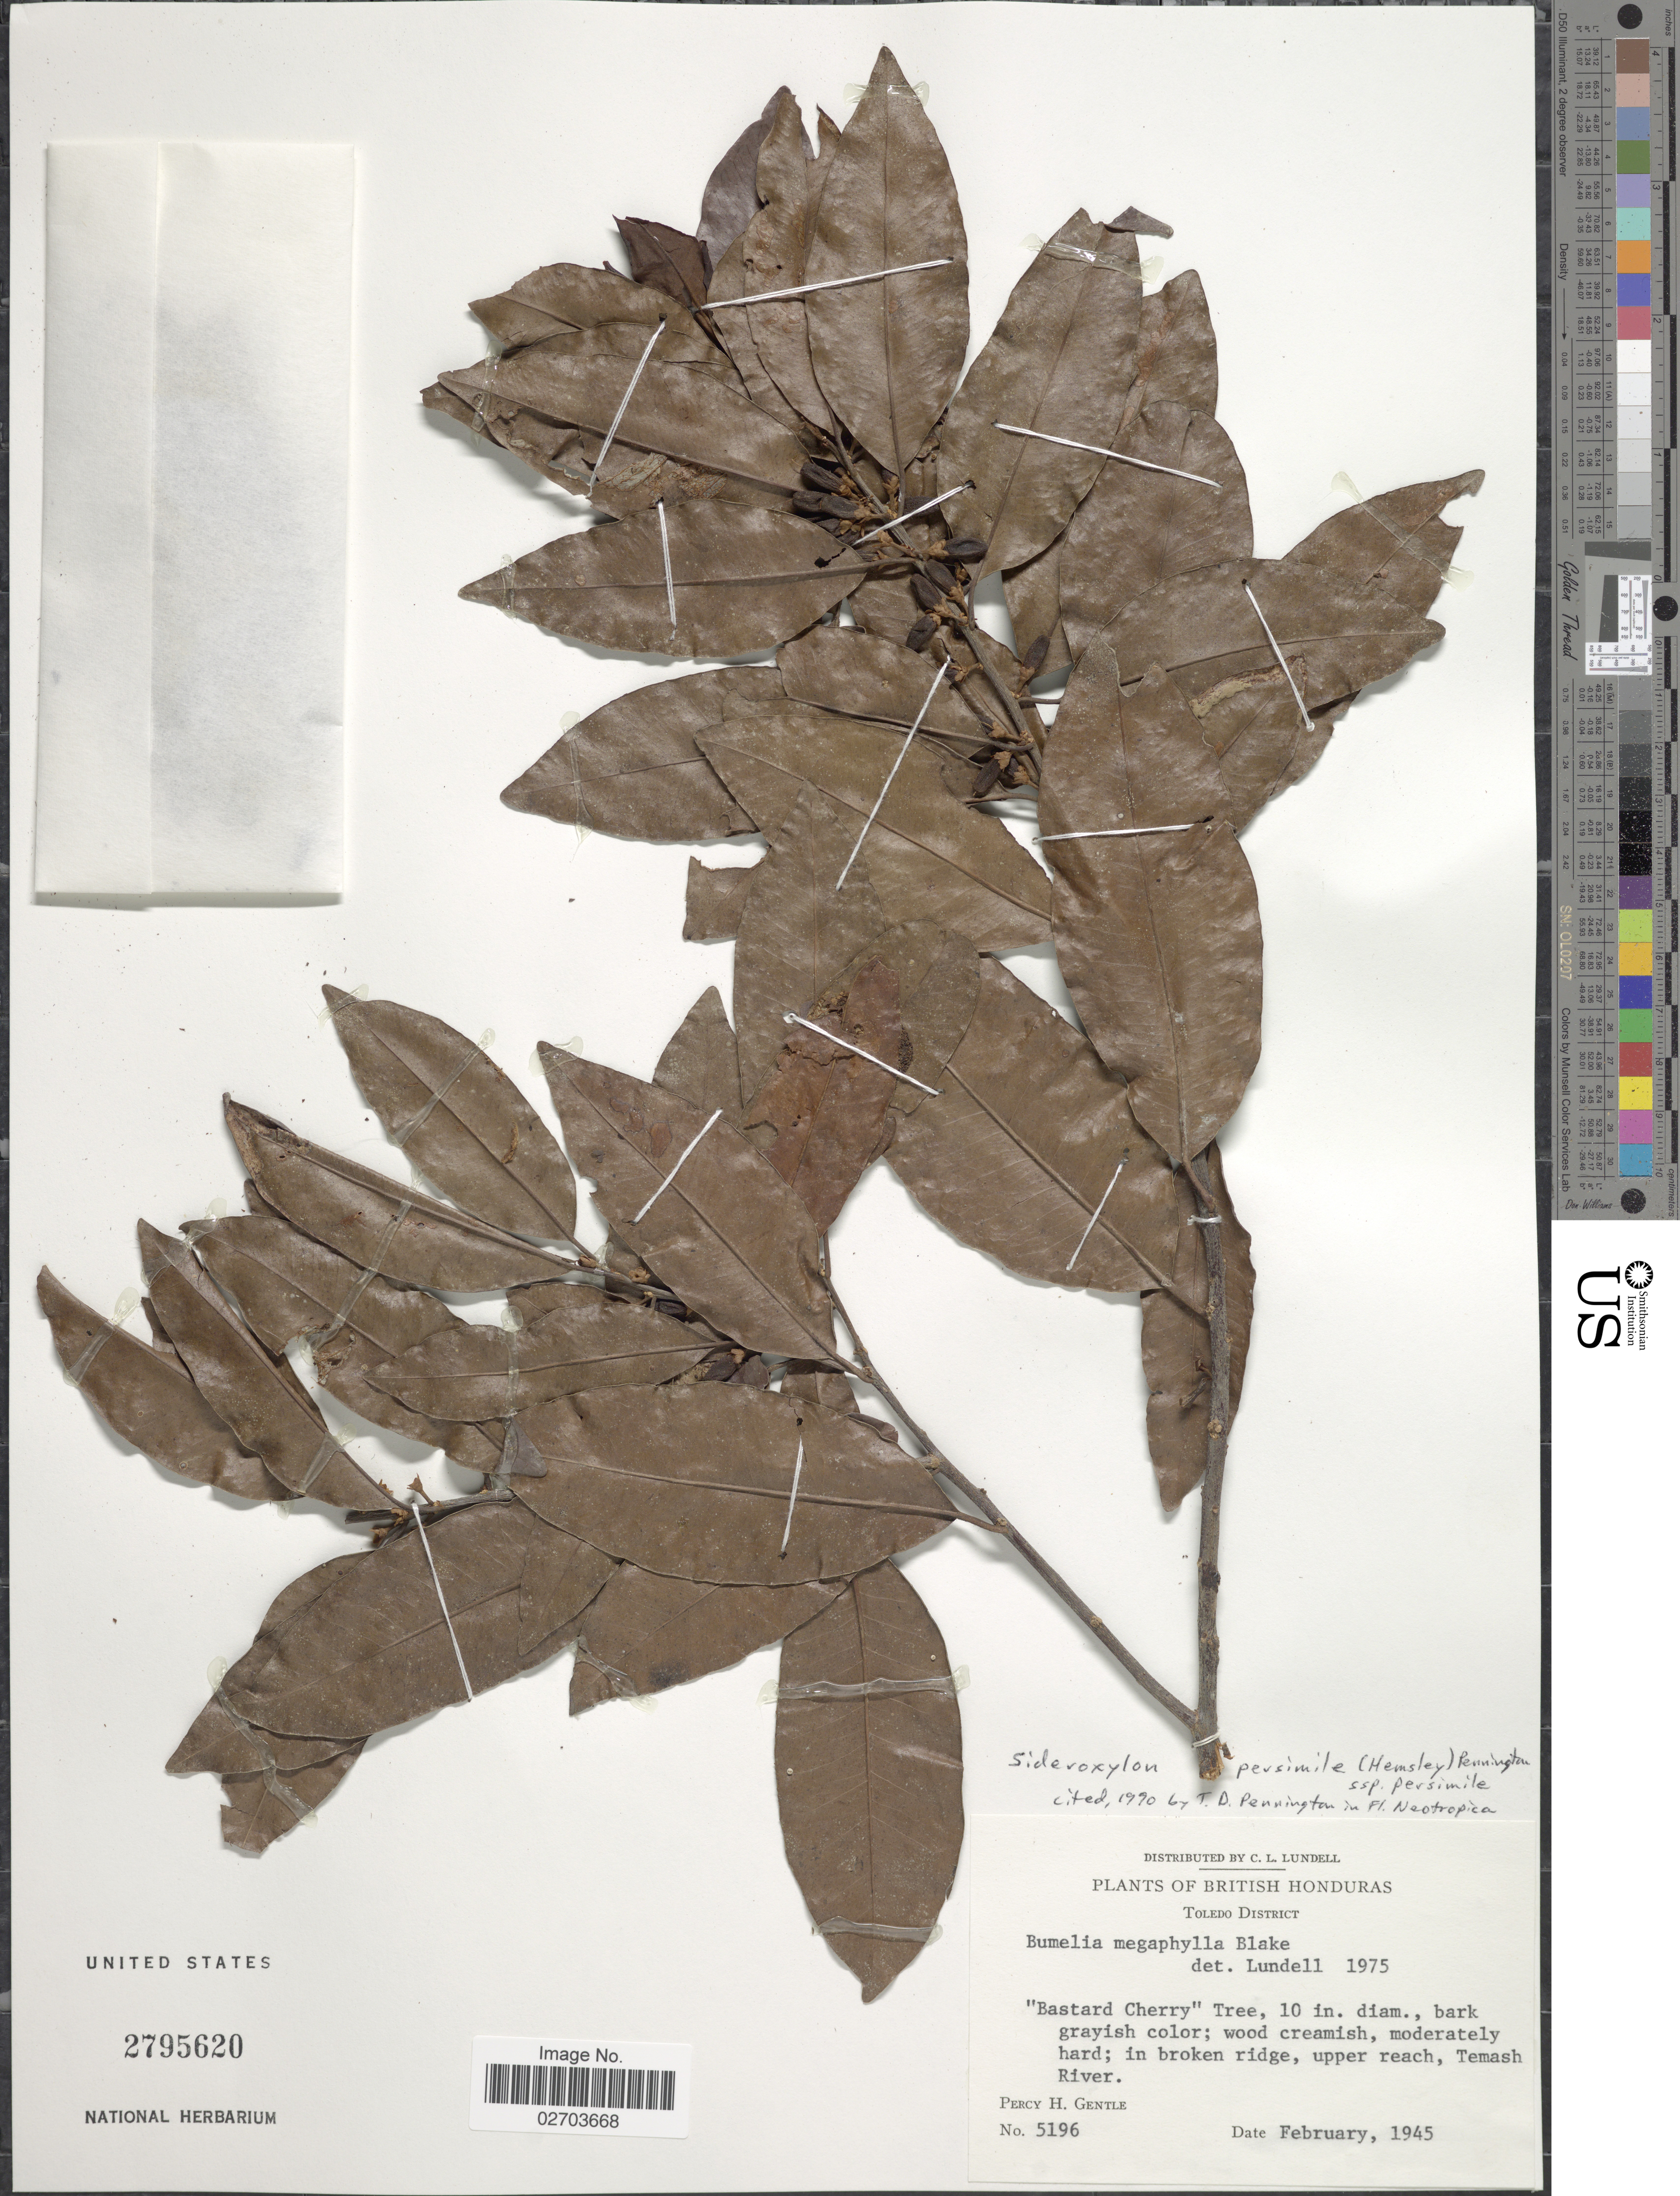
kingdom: Plantae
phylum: Tracheophyta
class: Magnoliopsida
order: Ericales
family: Sapotaceae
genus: Sideroxylon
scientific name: Sideroxylon persimile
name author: (Hemsl.) T.D. Penn.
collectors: P. H. Gentle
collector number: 5196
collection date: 1945-02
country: Belize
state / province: Toledo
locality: British Honduras, in broken ridge, upper reach, Temash River.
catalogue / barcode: US 3795620